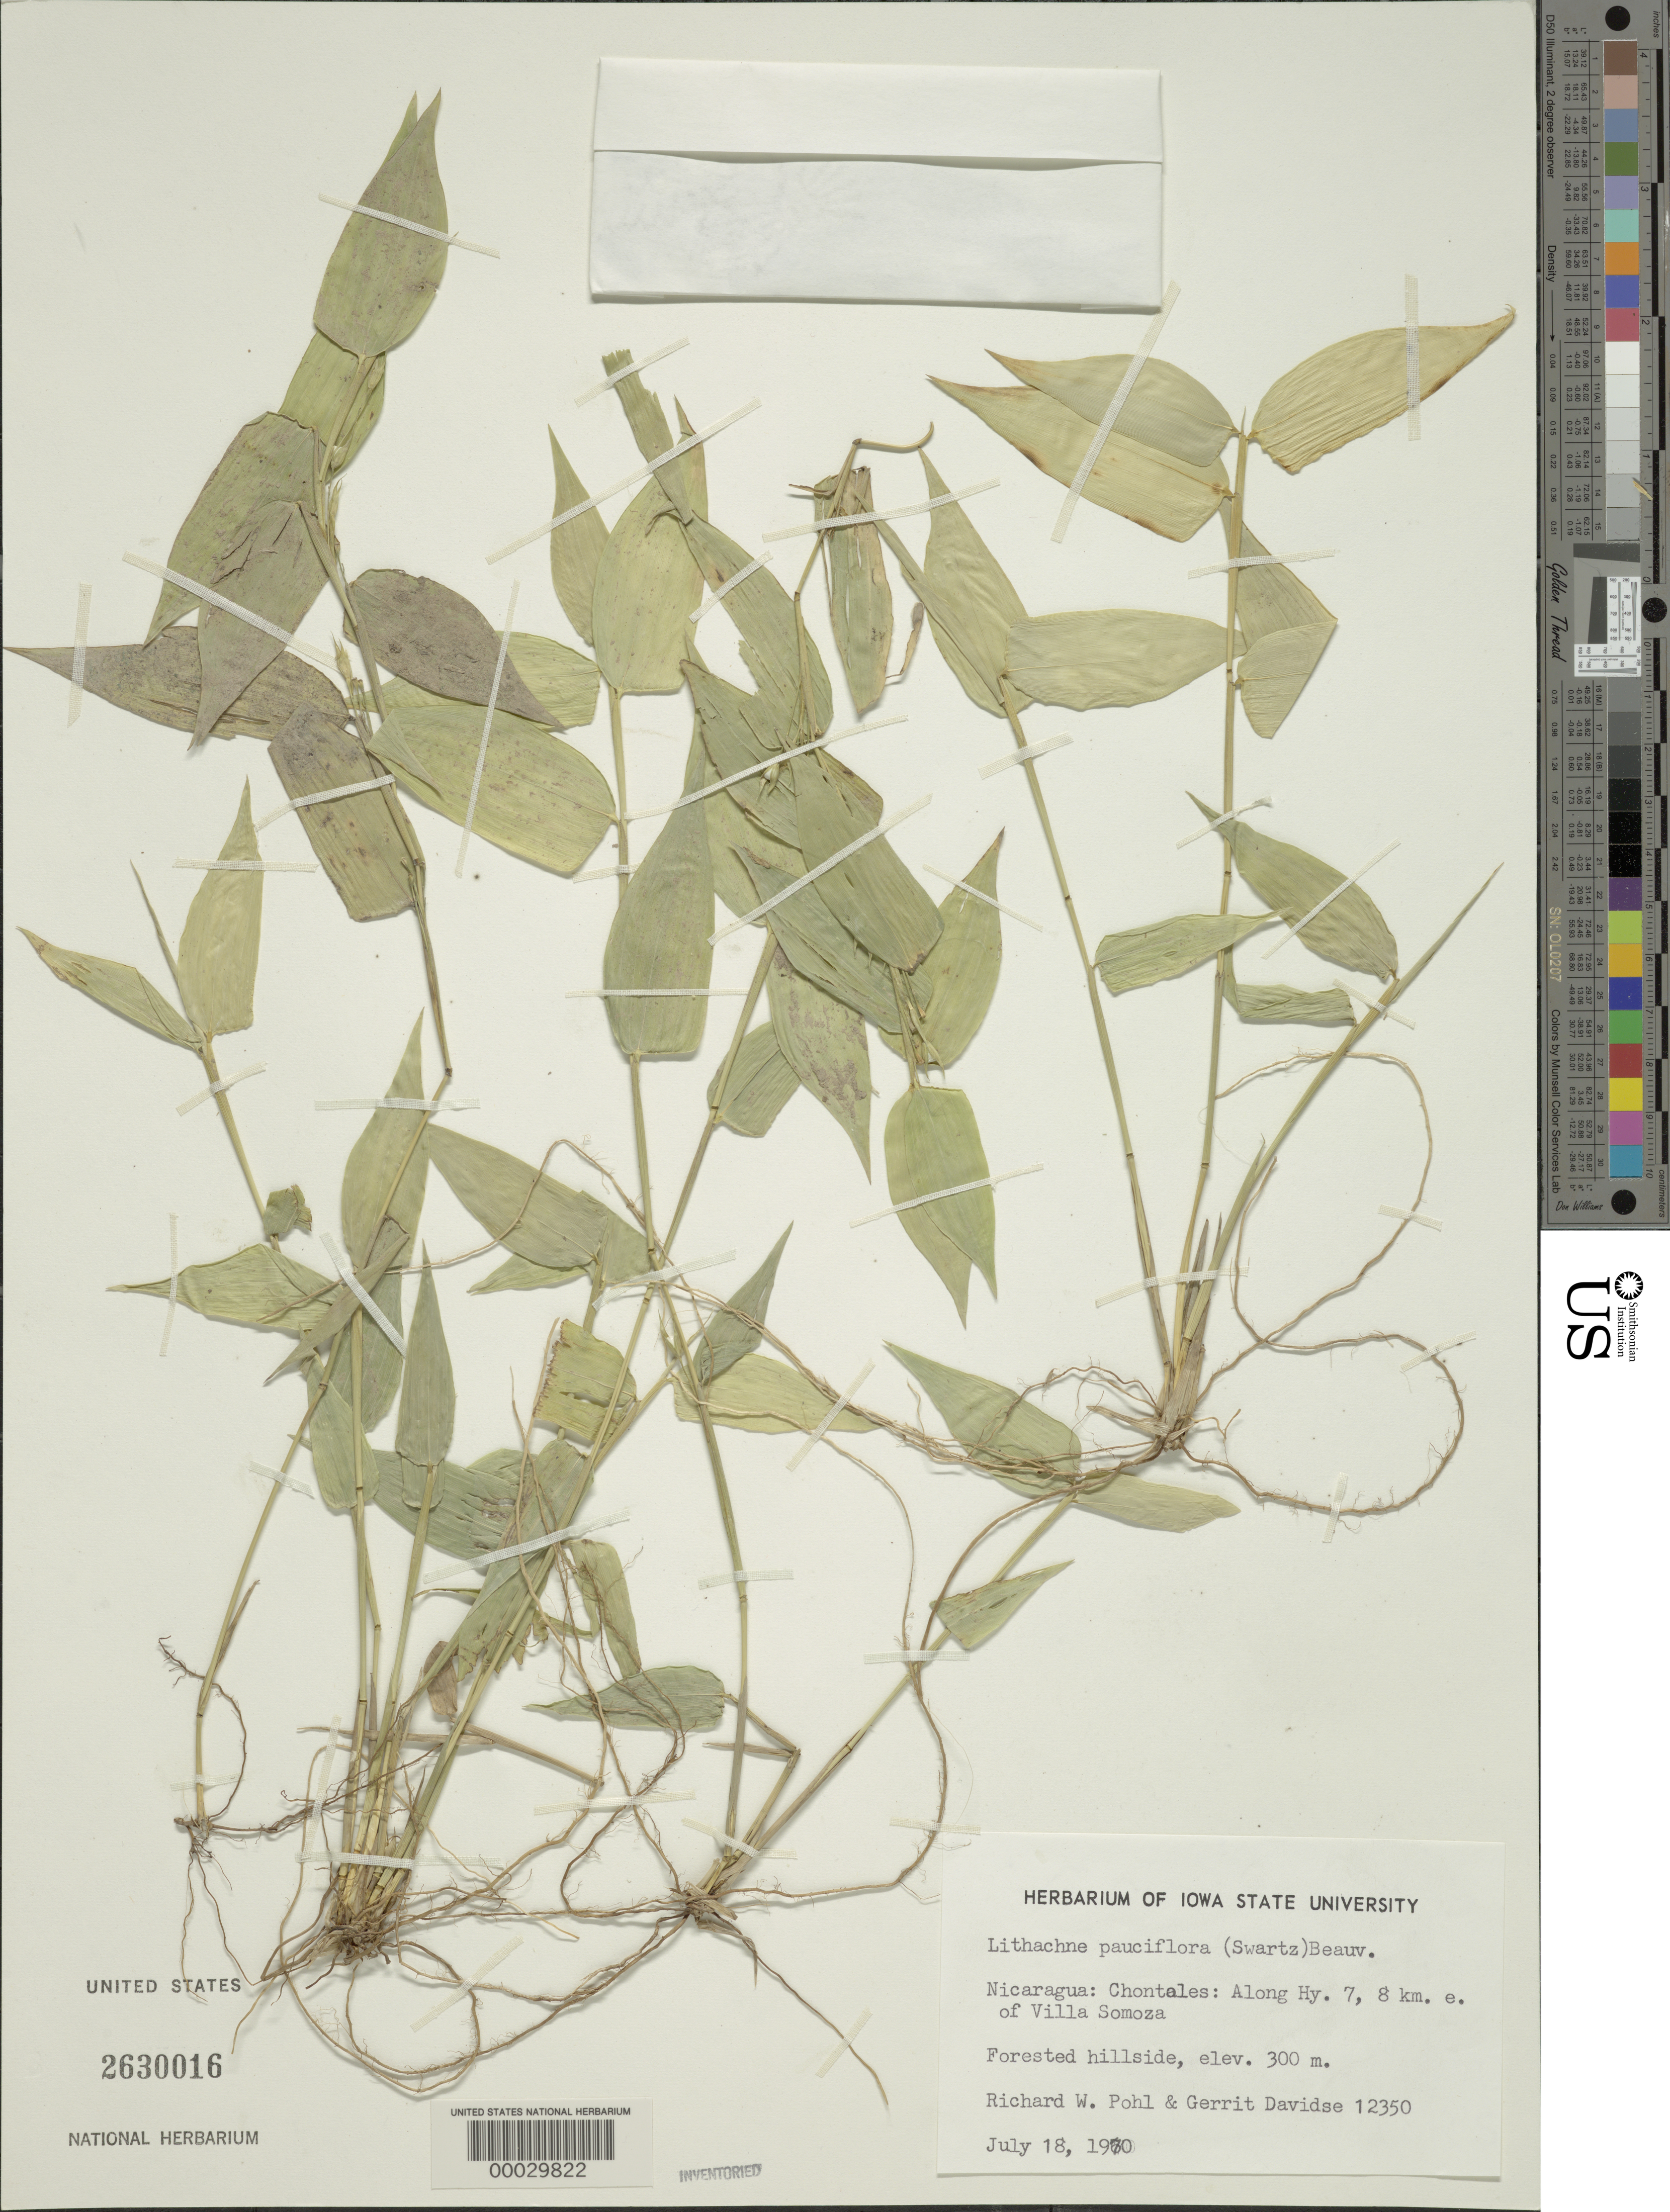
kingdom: Plantae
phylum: Tracheophyta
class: Liliopsida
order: Poales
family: Poaceae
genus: Lithachne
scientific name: Lithachne pauciflora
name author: (Sw.) P. Beauv.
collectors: R. W. Pohl & G. Davidse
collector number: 12350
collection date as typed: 18 Jul 1970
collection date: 1970-07-18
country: Nicaragua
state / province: Chontales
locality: Hwy. 7, villa somoza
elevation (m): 300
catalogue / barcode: US 2630016